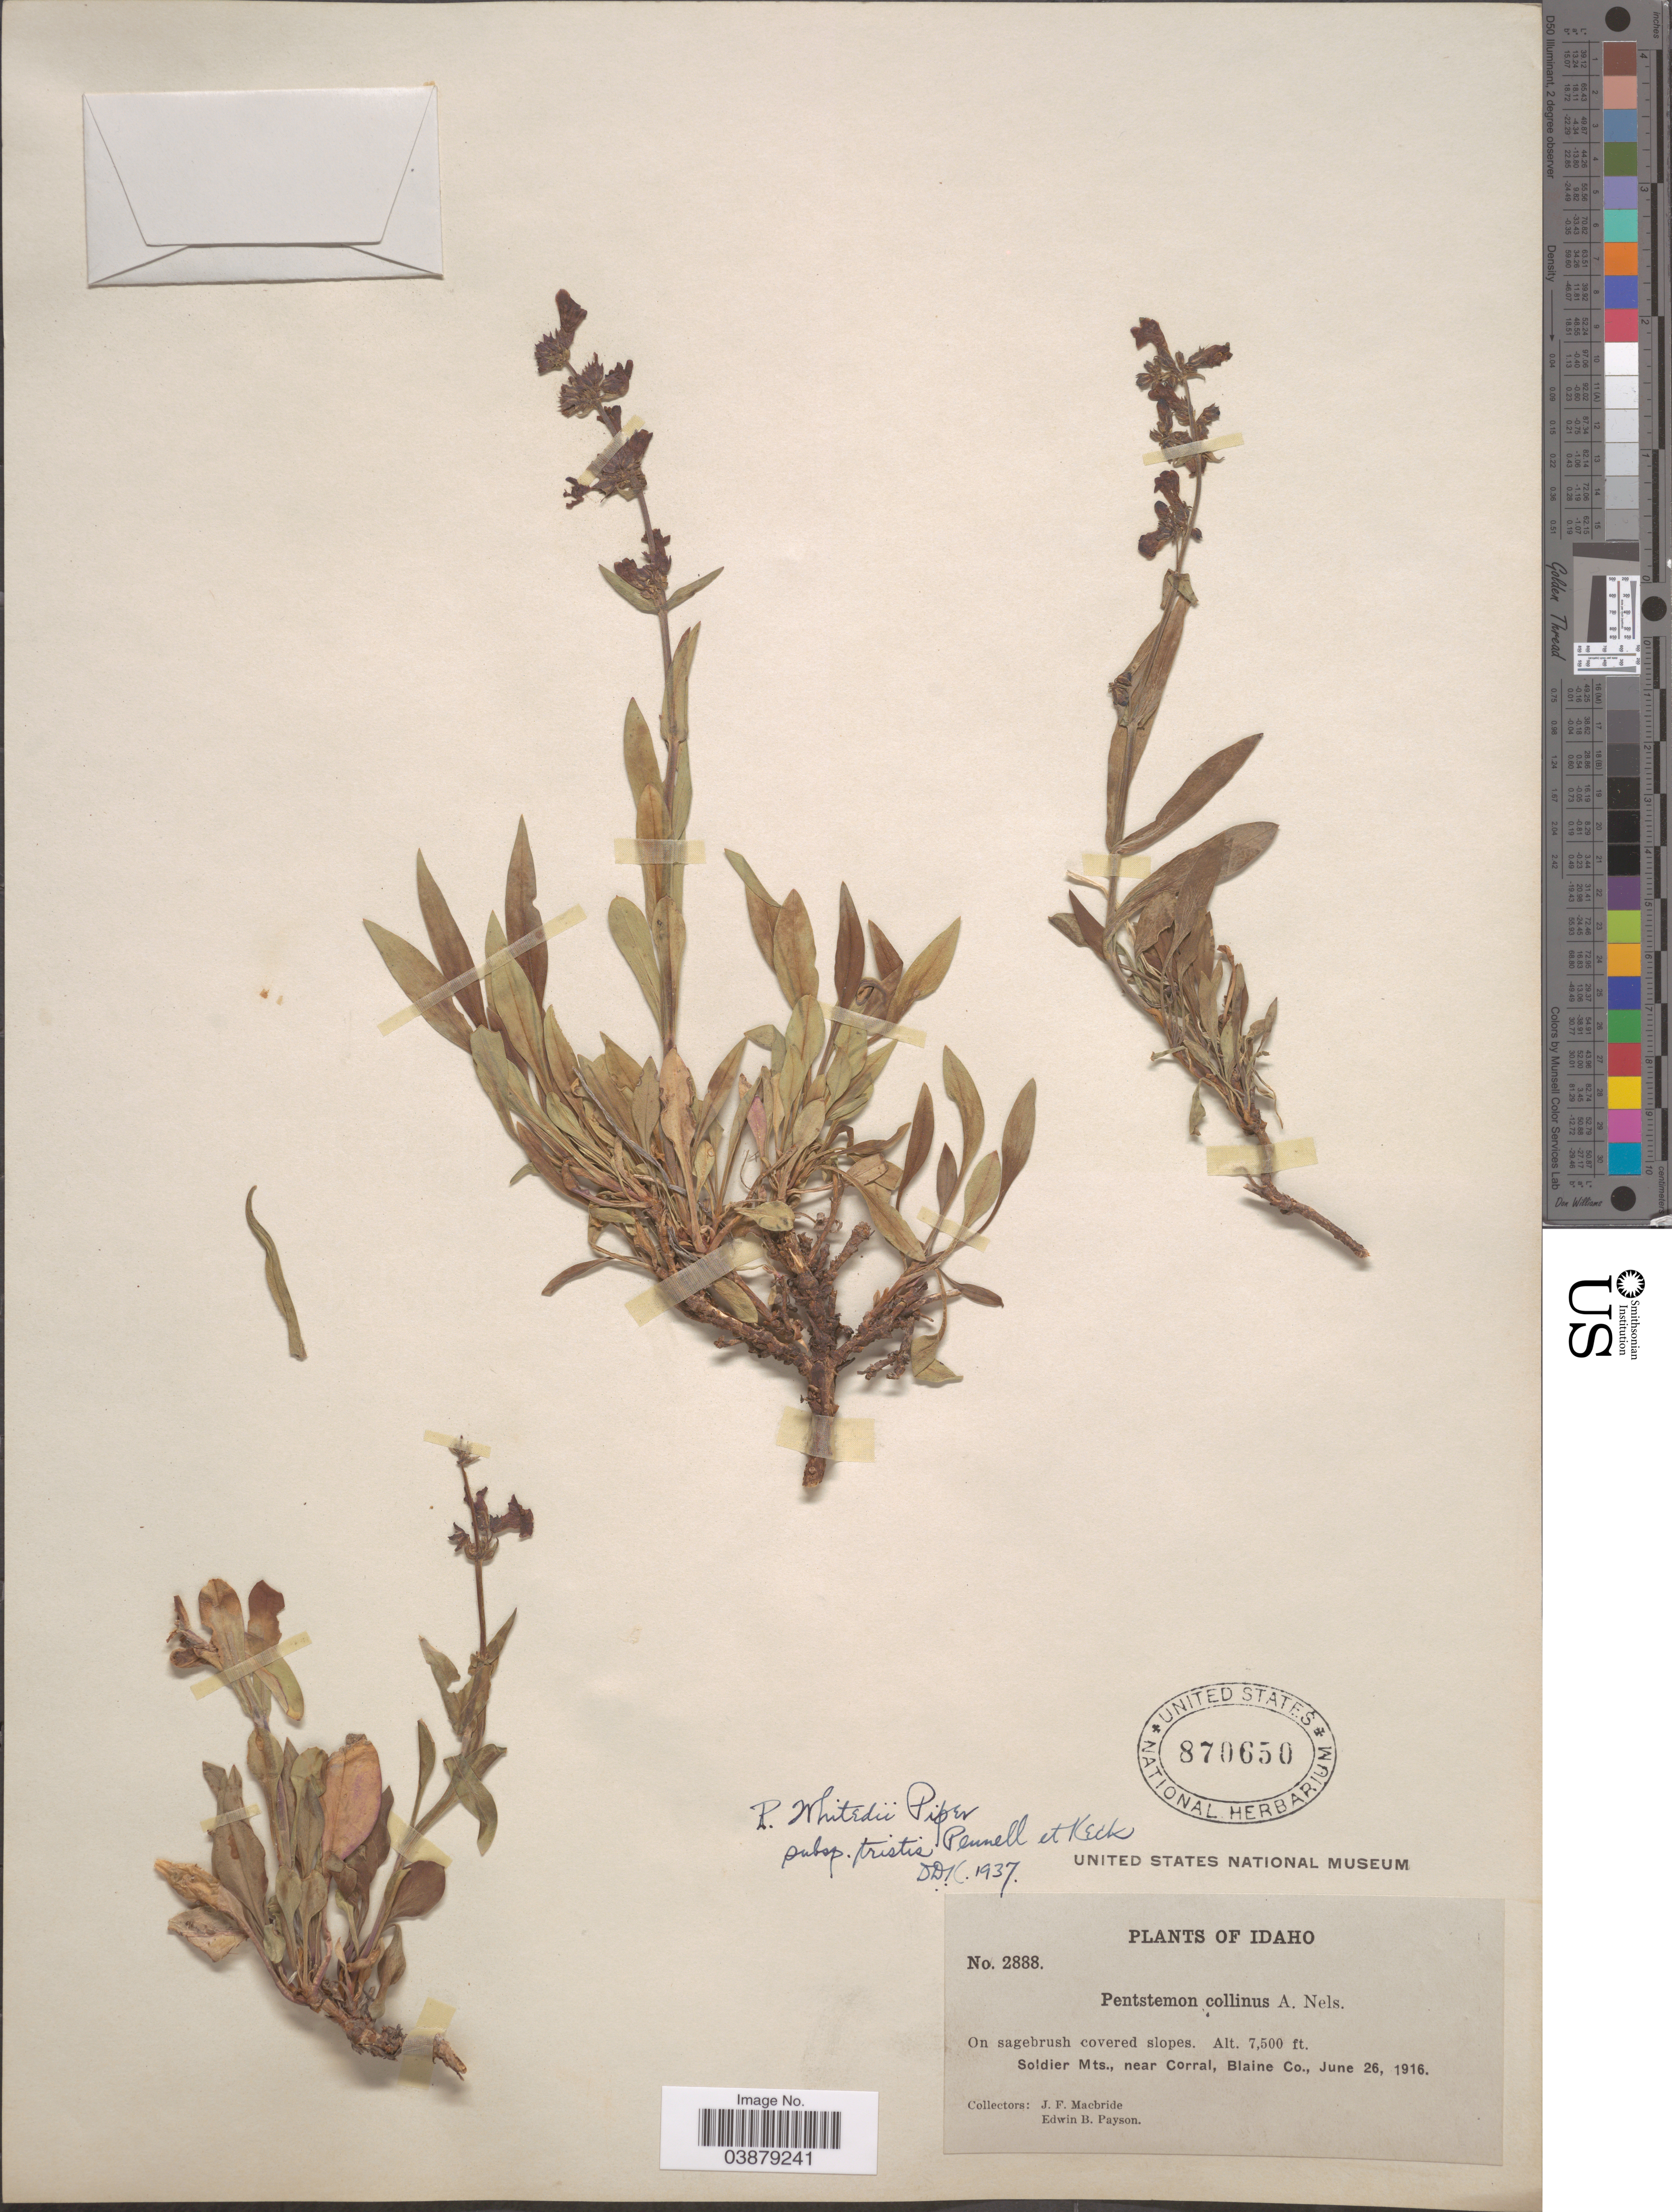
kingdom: Plantae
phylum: Tracheophyta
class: Magnoliopsida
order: Lamiales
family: Plantaginaceae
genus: Penstemon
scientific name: Penstemon whitedii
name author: Piper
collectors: J. F. Macbride & E. B. Payson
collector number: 2888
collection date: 1916-06-26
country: United States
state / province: Idaho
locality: Soldier Mts., near Corral, Blaine Co.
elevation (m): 2286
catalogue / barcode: US 870650